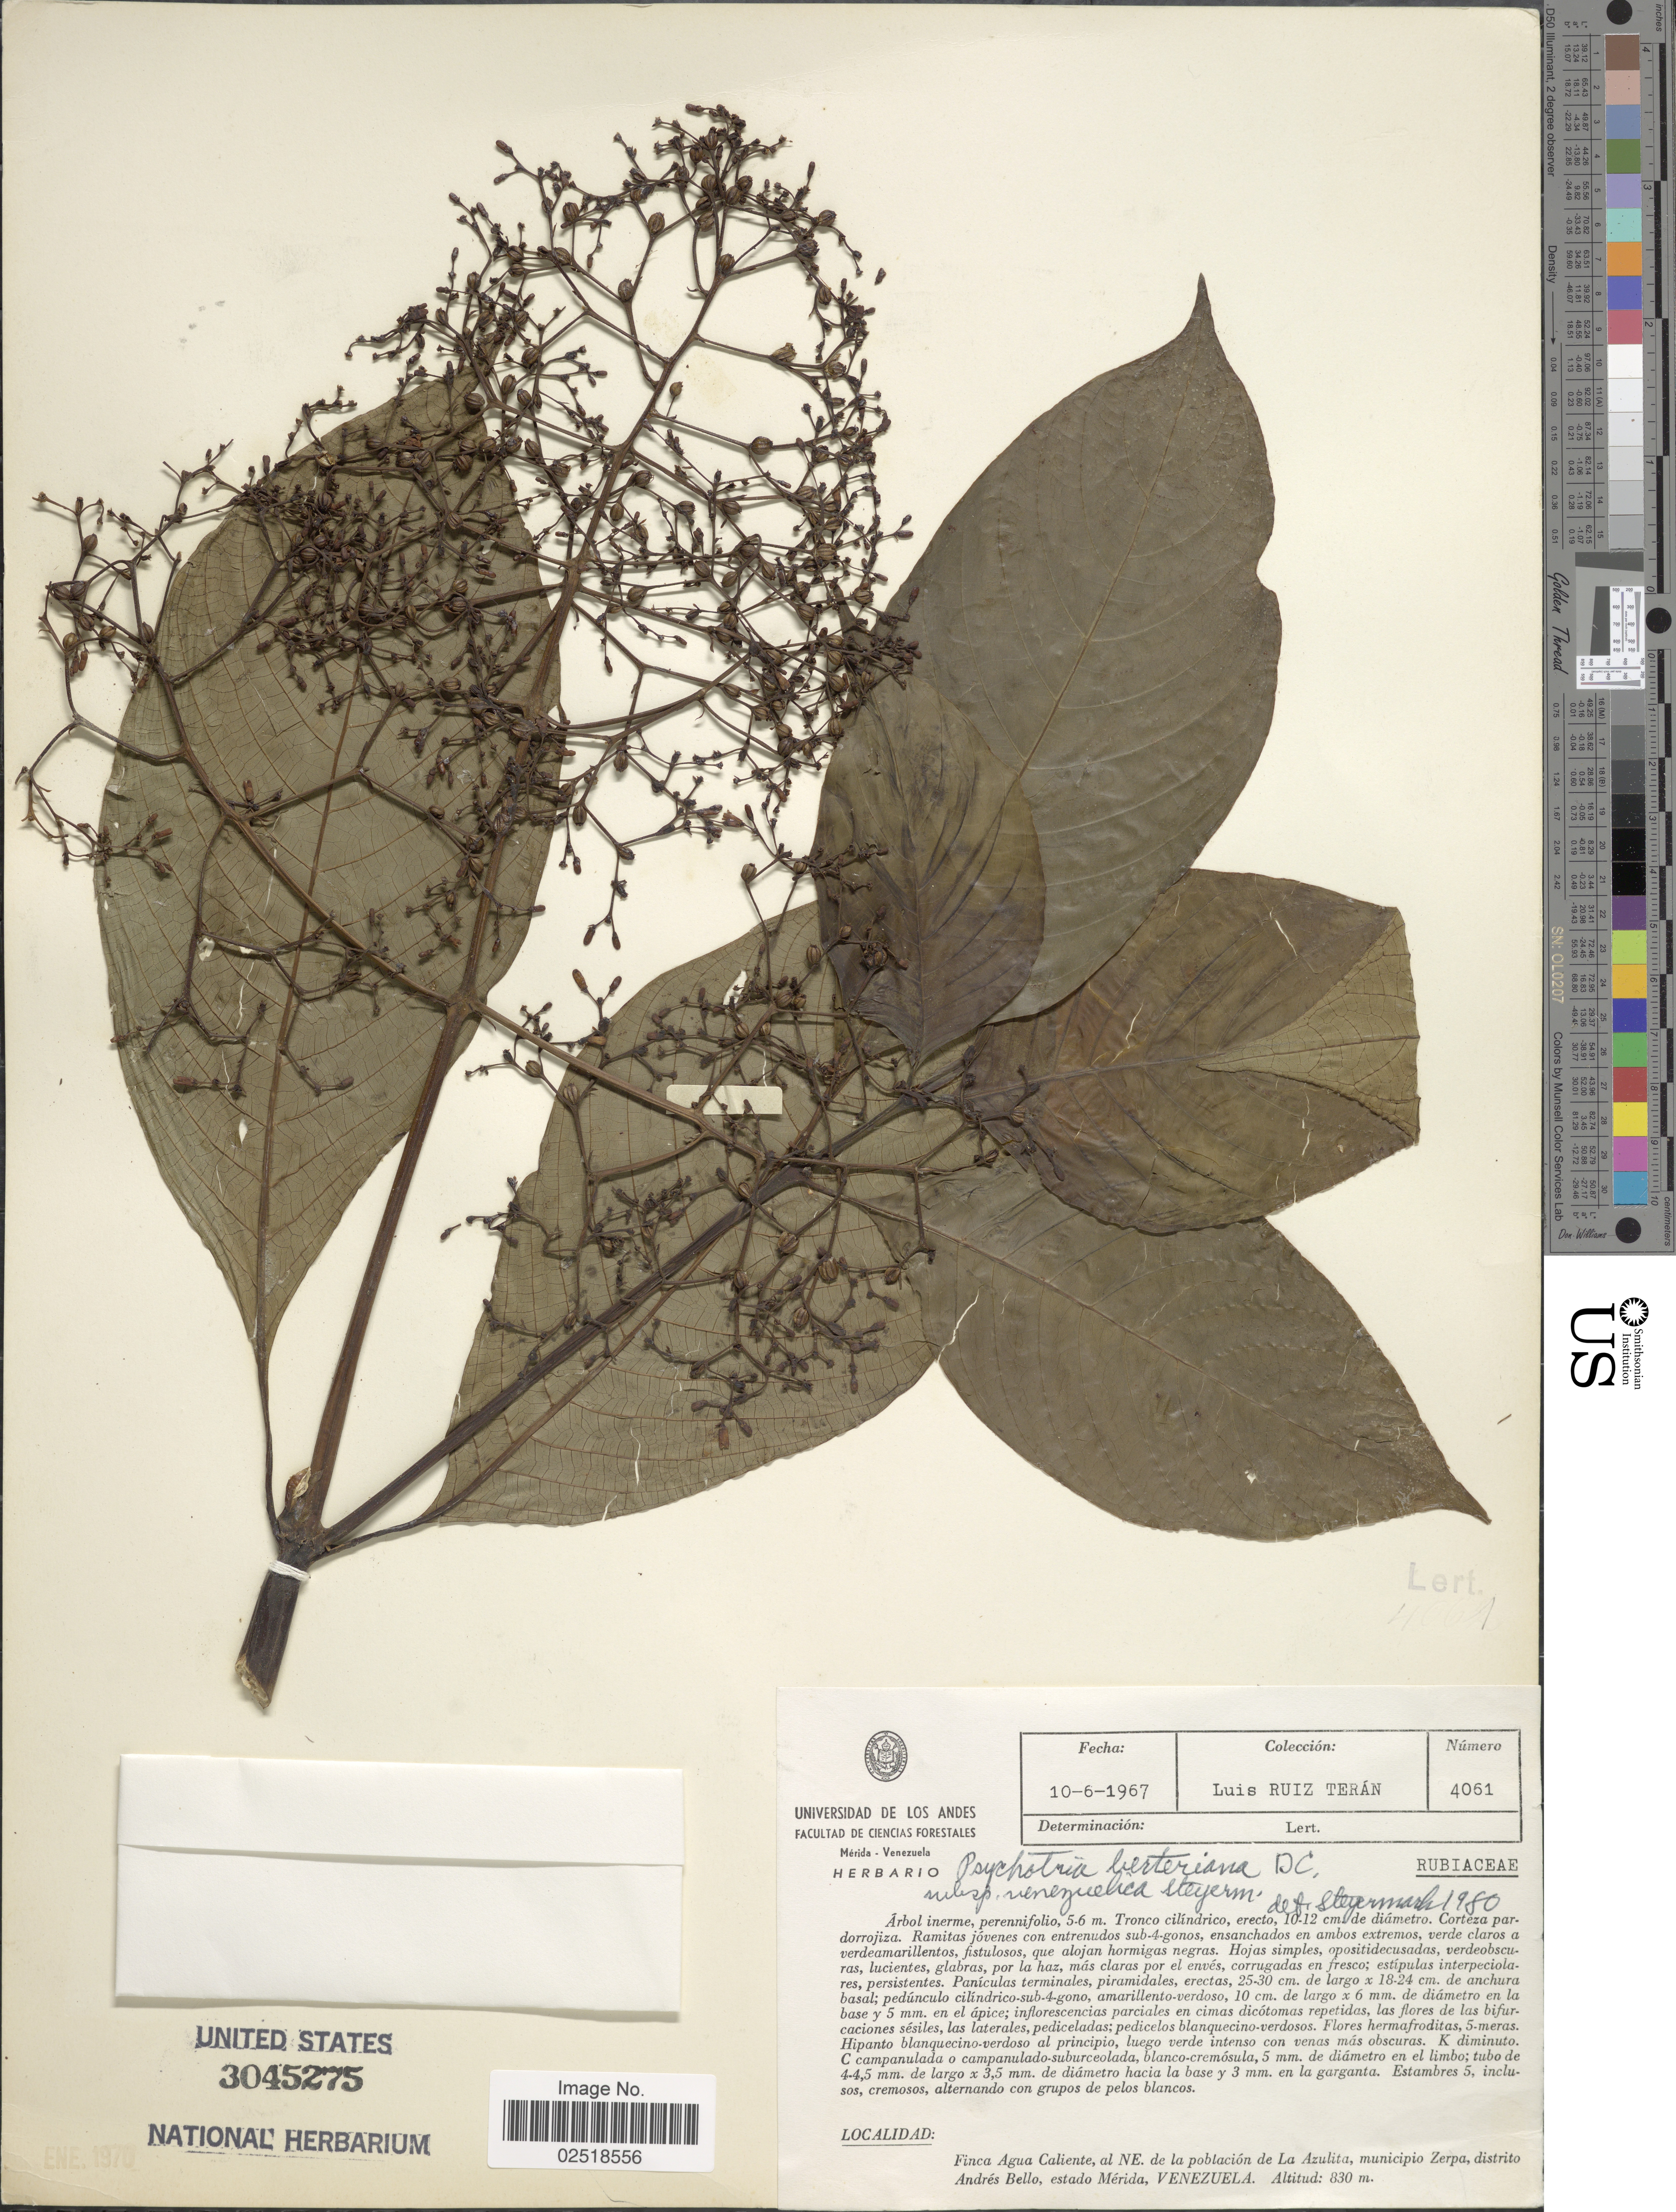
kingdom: Plantae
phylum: Tracheophyta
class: Magnoliopsida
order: Gentianales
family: Rubiaceae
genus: Psychotria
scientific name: Psychotria berteroana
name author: DC.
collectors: L. Teran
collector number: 4061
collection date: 1967-06-10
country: Venezuela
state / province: Mérida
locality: Finca Agua Caliente, al NE de la población de La Azulita, municipio Zerpa, distrito Andrés Bello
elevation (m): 830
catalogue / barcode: US 3045275